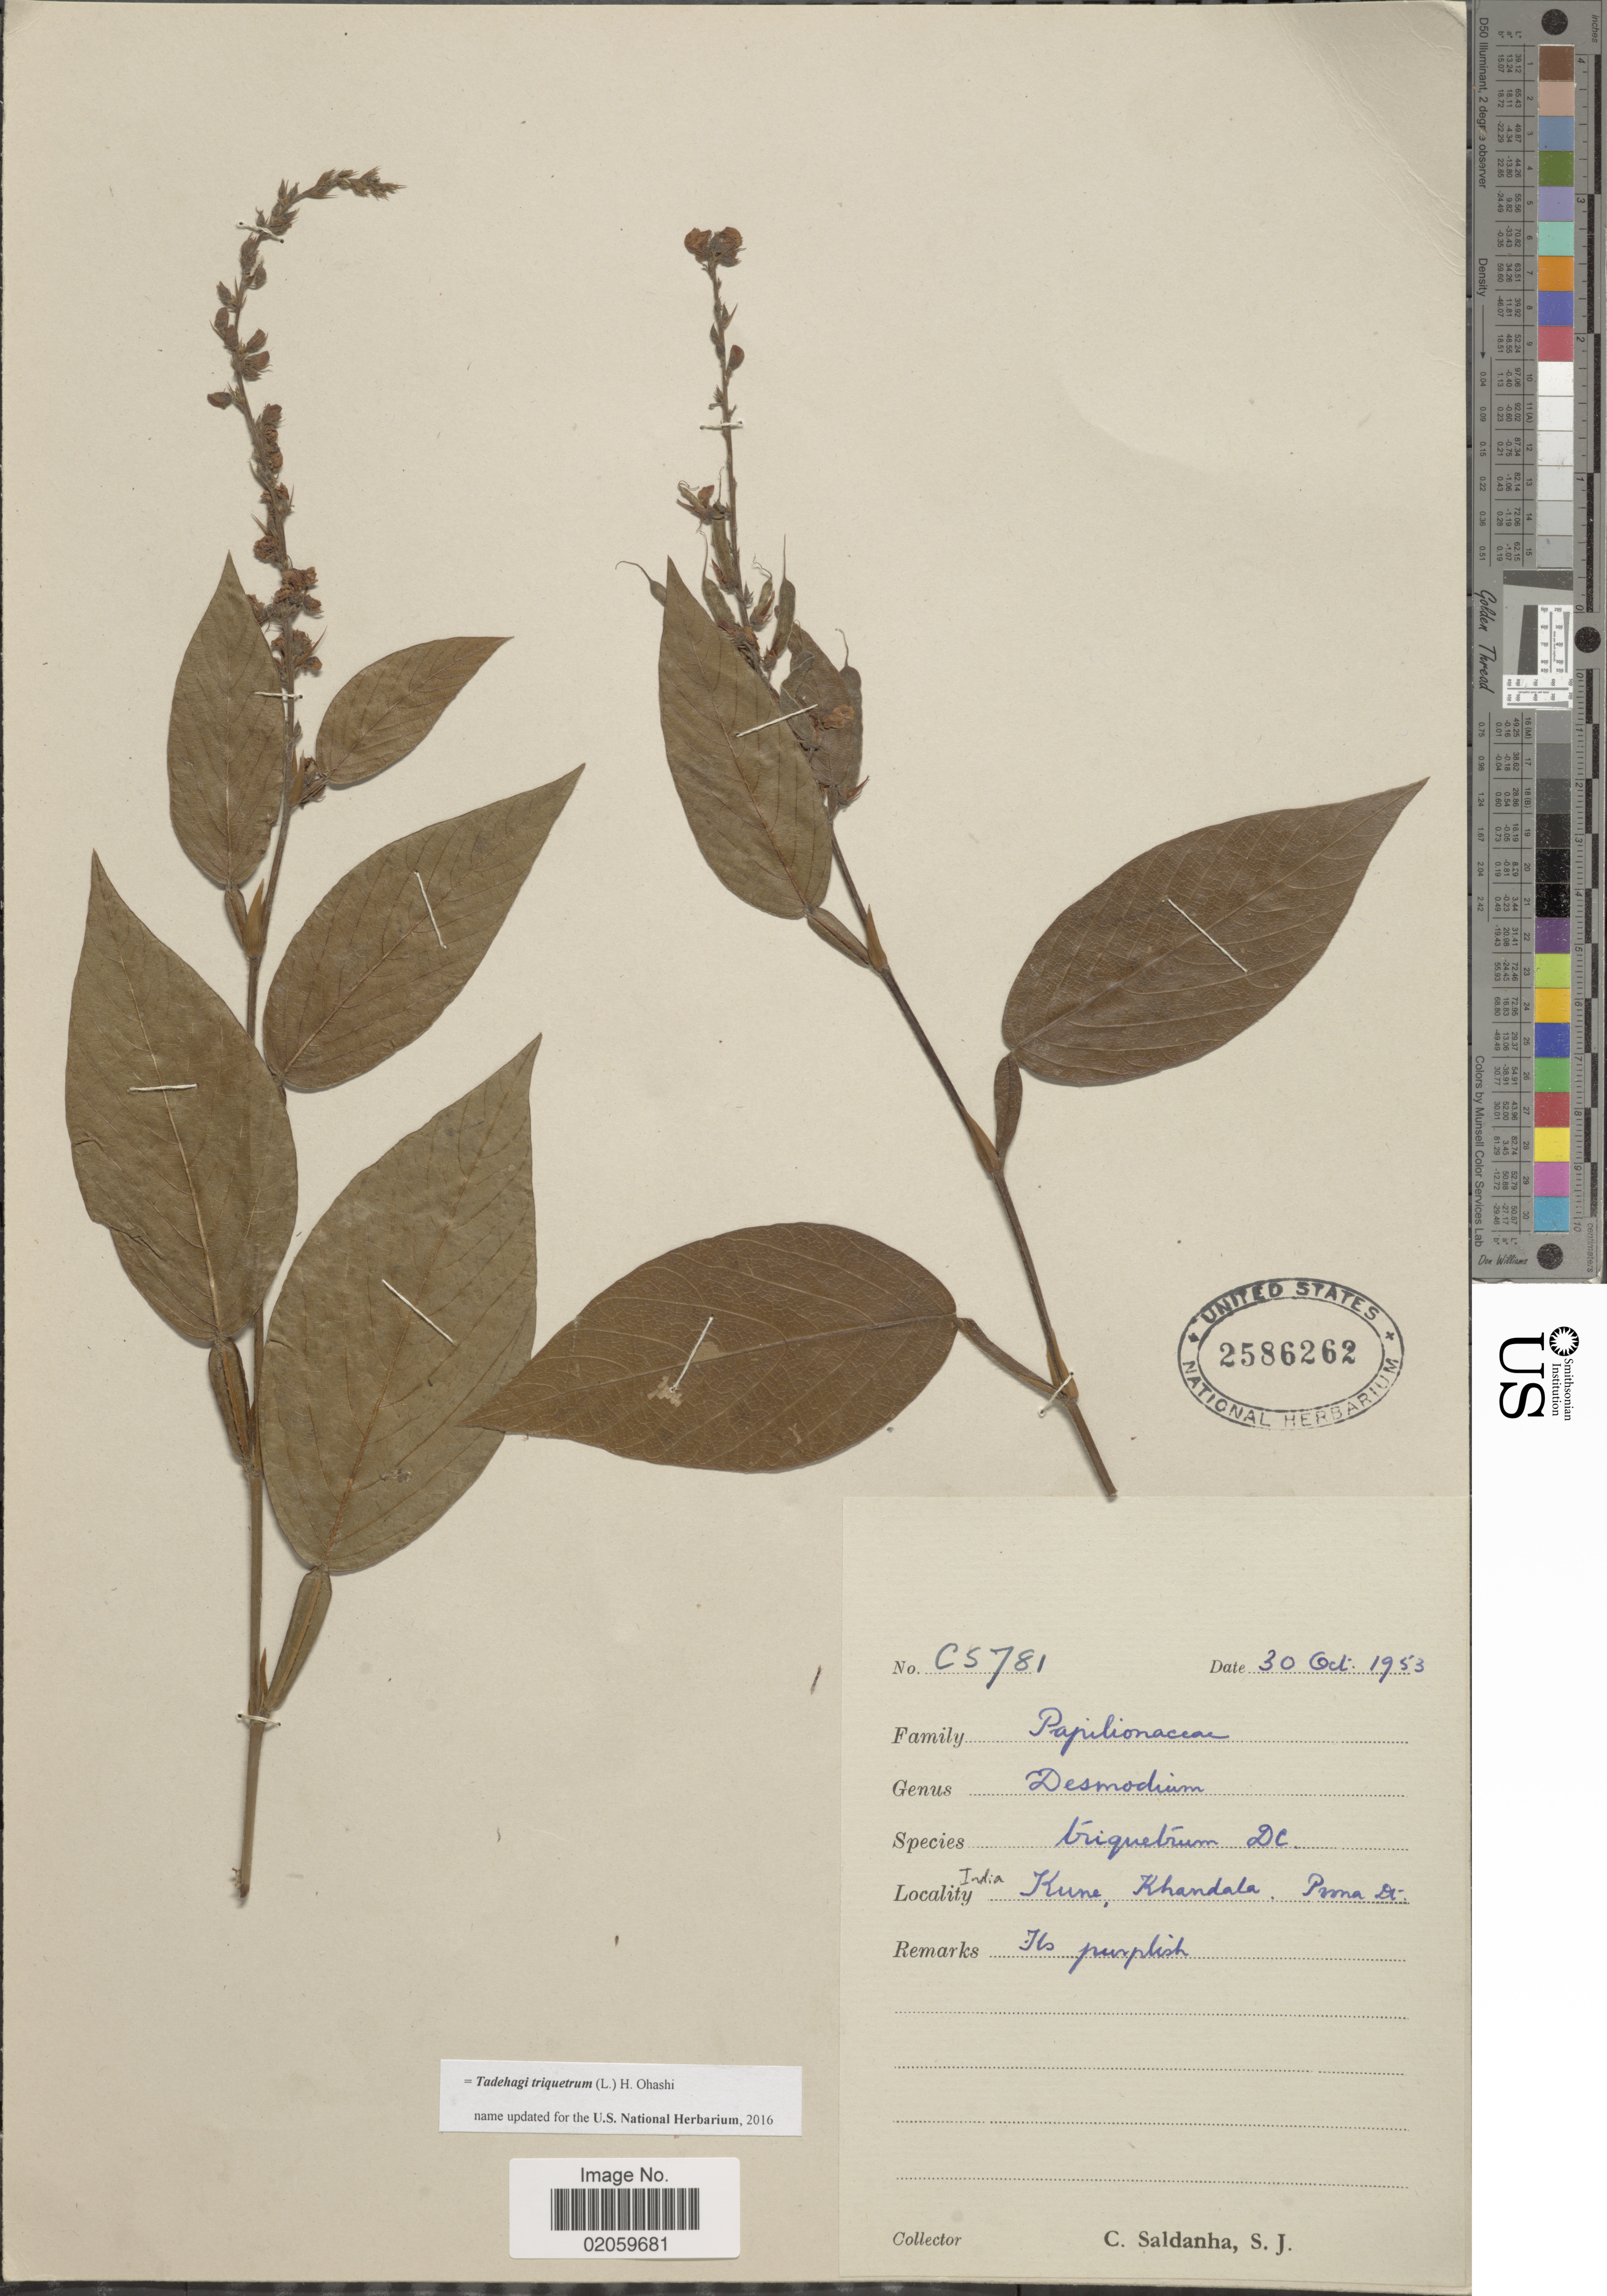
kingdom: Plantae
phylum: Tracheophyta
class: Magnoliopsida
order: Fabales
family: Fabaceae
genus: Tadehagi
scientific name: Tadehagi triquetrum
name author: (L.) H. Ohashi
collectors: C. Saldanha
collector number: CS 781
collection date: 1953-10-30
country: India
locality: Kune, Khandala, Puna dt.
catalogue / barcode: US 2586262